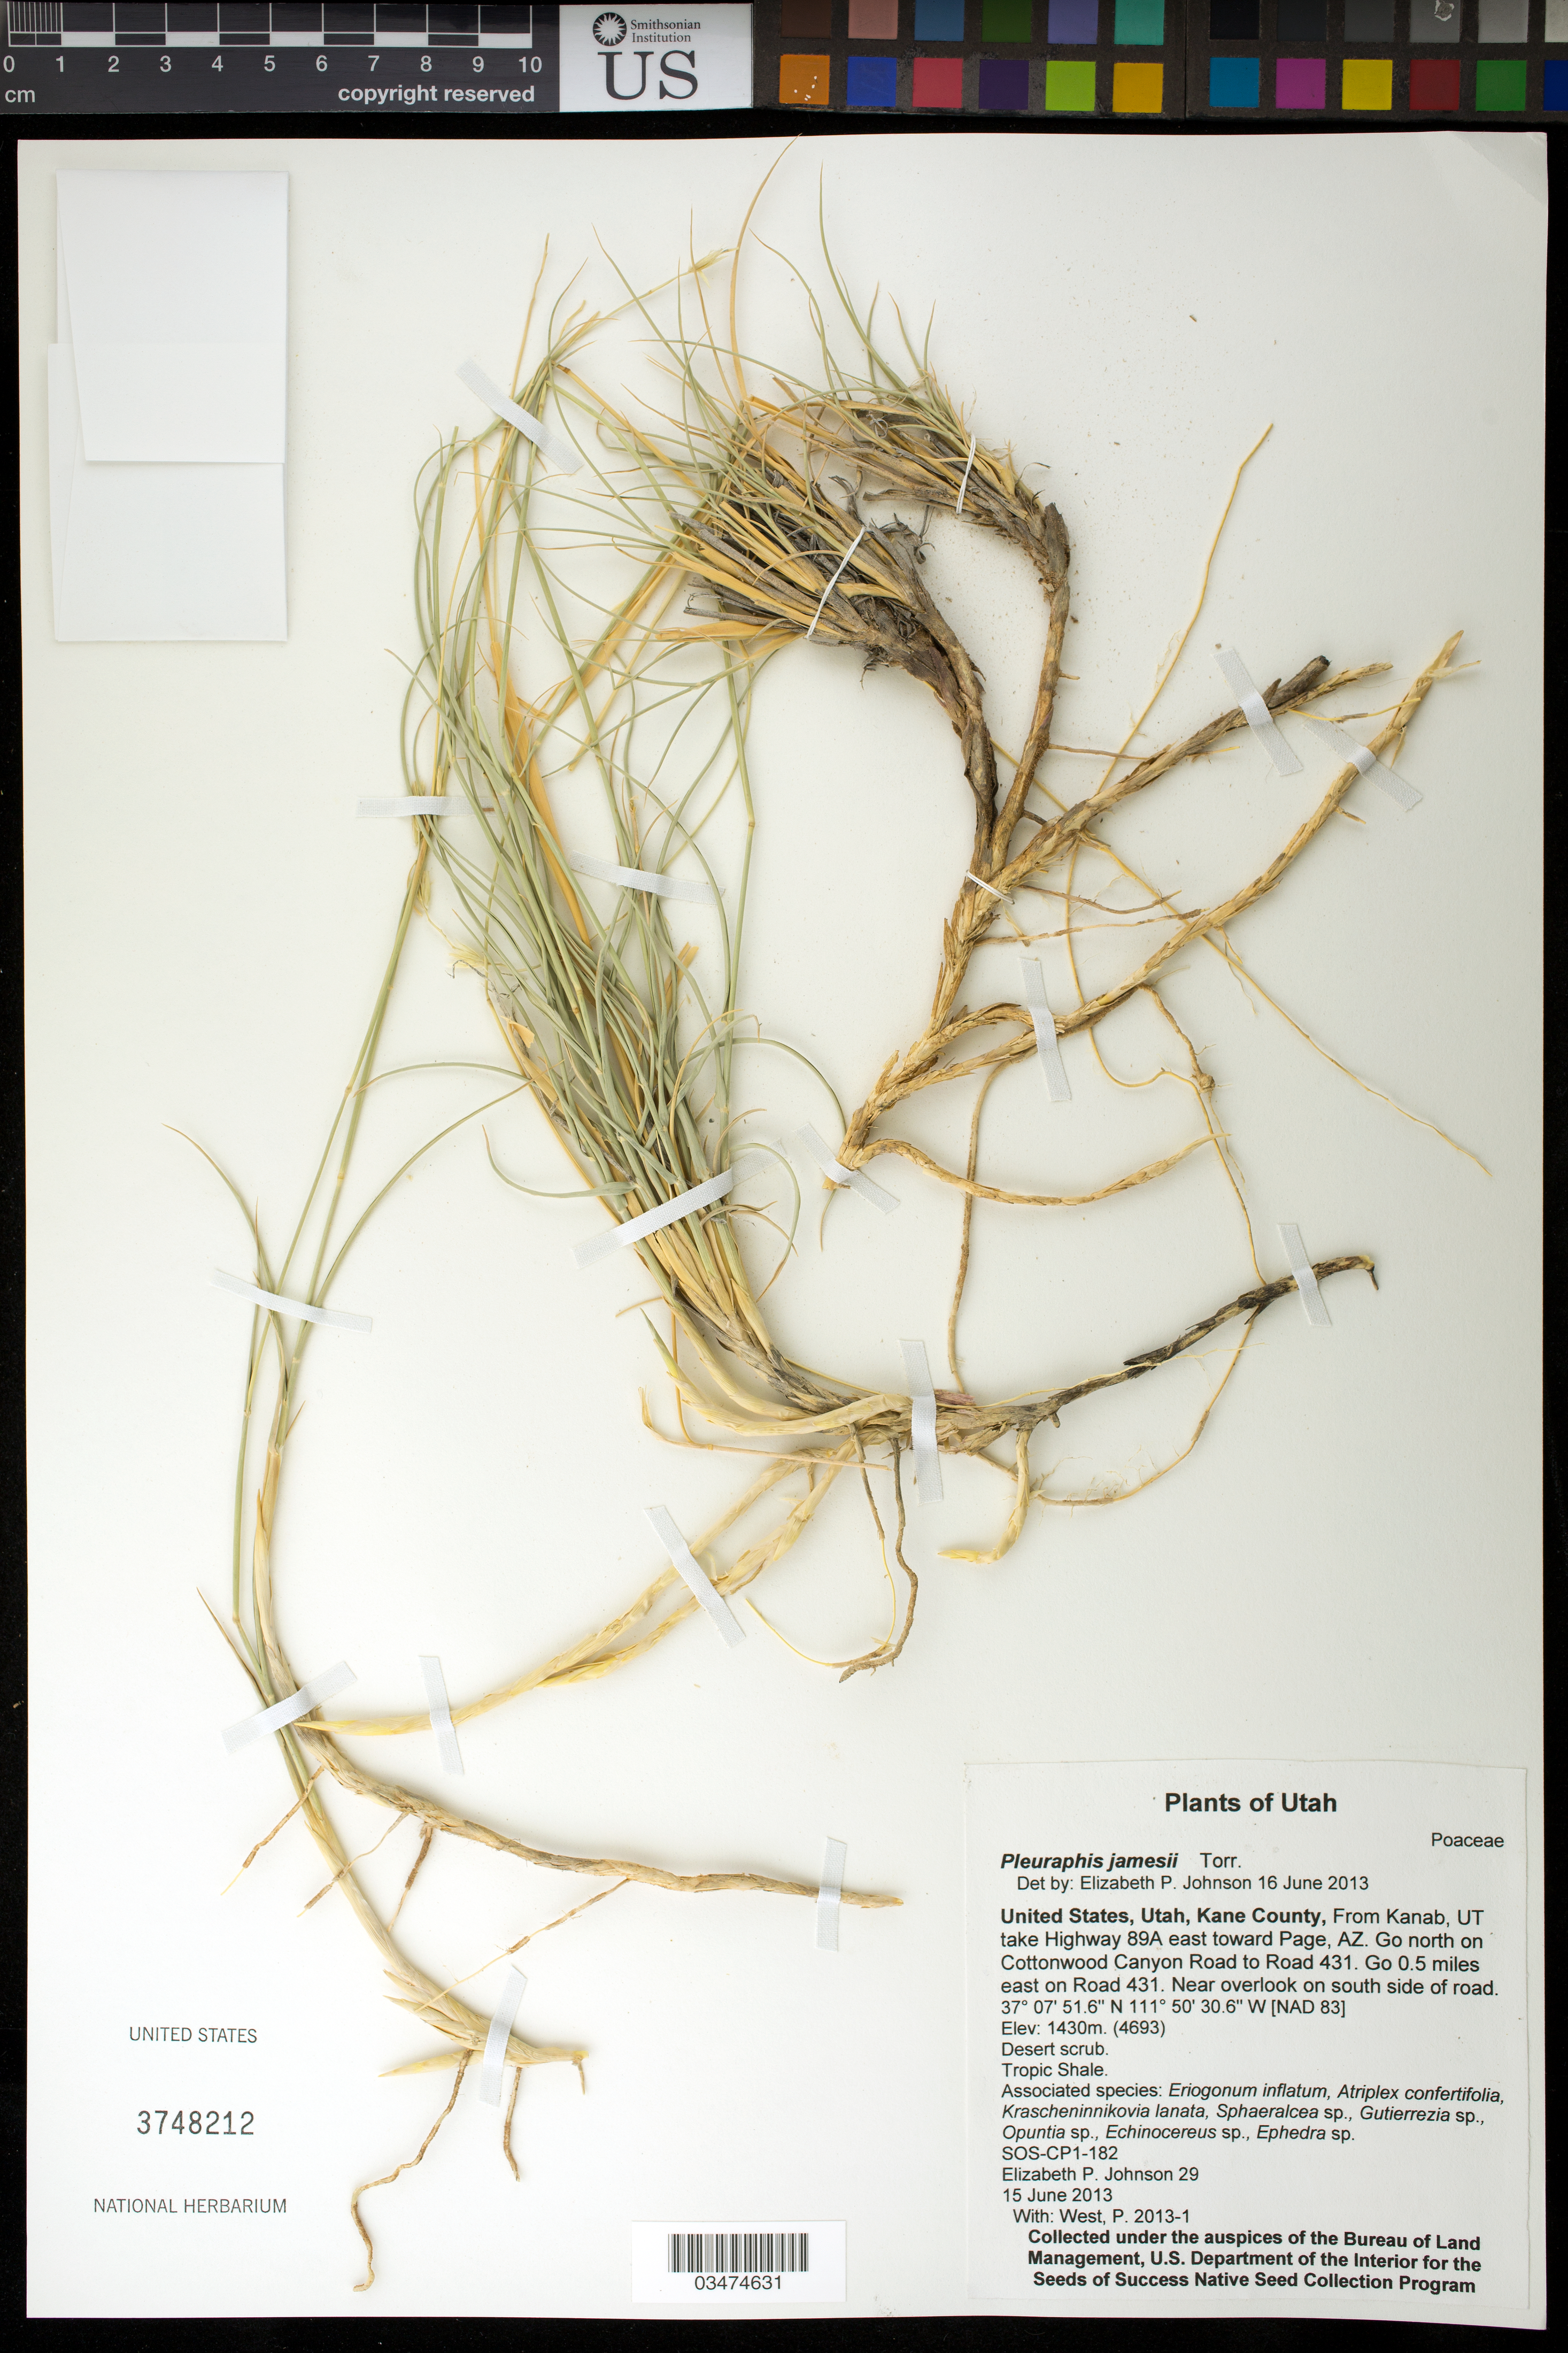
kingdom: Plantae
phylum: Tracheophyta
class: Liliopsida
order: Poales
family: Poaceae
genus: Pleuraphis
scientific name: Pleuraphis jamesii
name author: Torr.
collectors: E. P. Johnson & P. West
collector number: SOS-CP1-182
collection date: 2013-06-15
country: United States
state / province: Utah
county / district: Kane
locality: From Cottonwood Canyon Rd to Rd 431 for 0.5 mi. E. Near overlook on S side of road.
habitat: Desert scrub.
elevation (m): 1430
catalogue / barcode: US 3748212